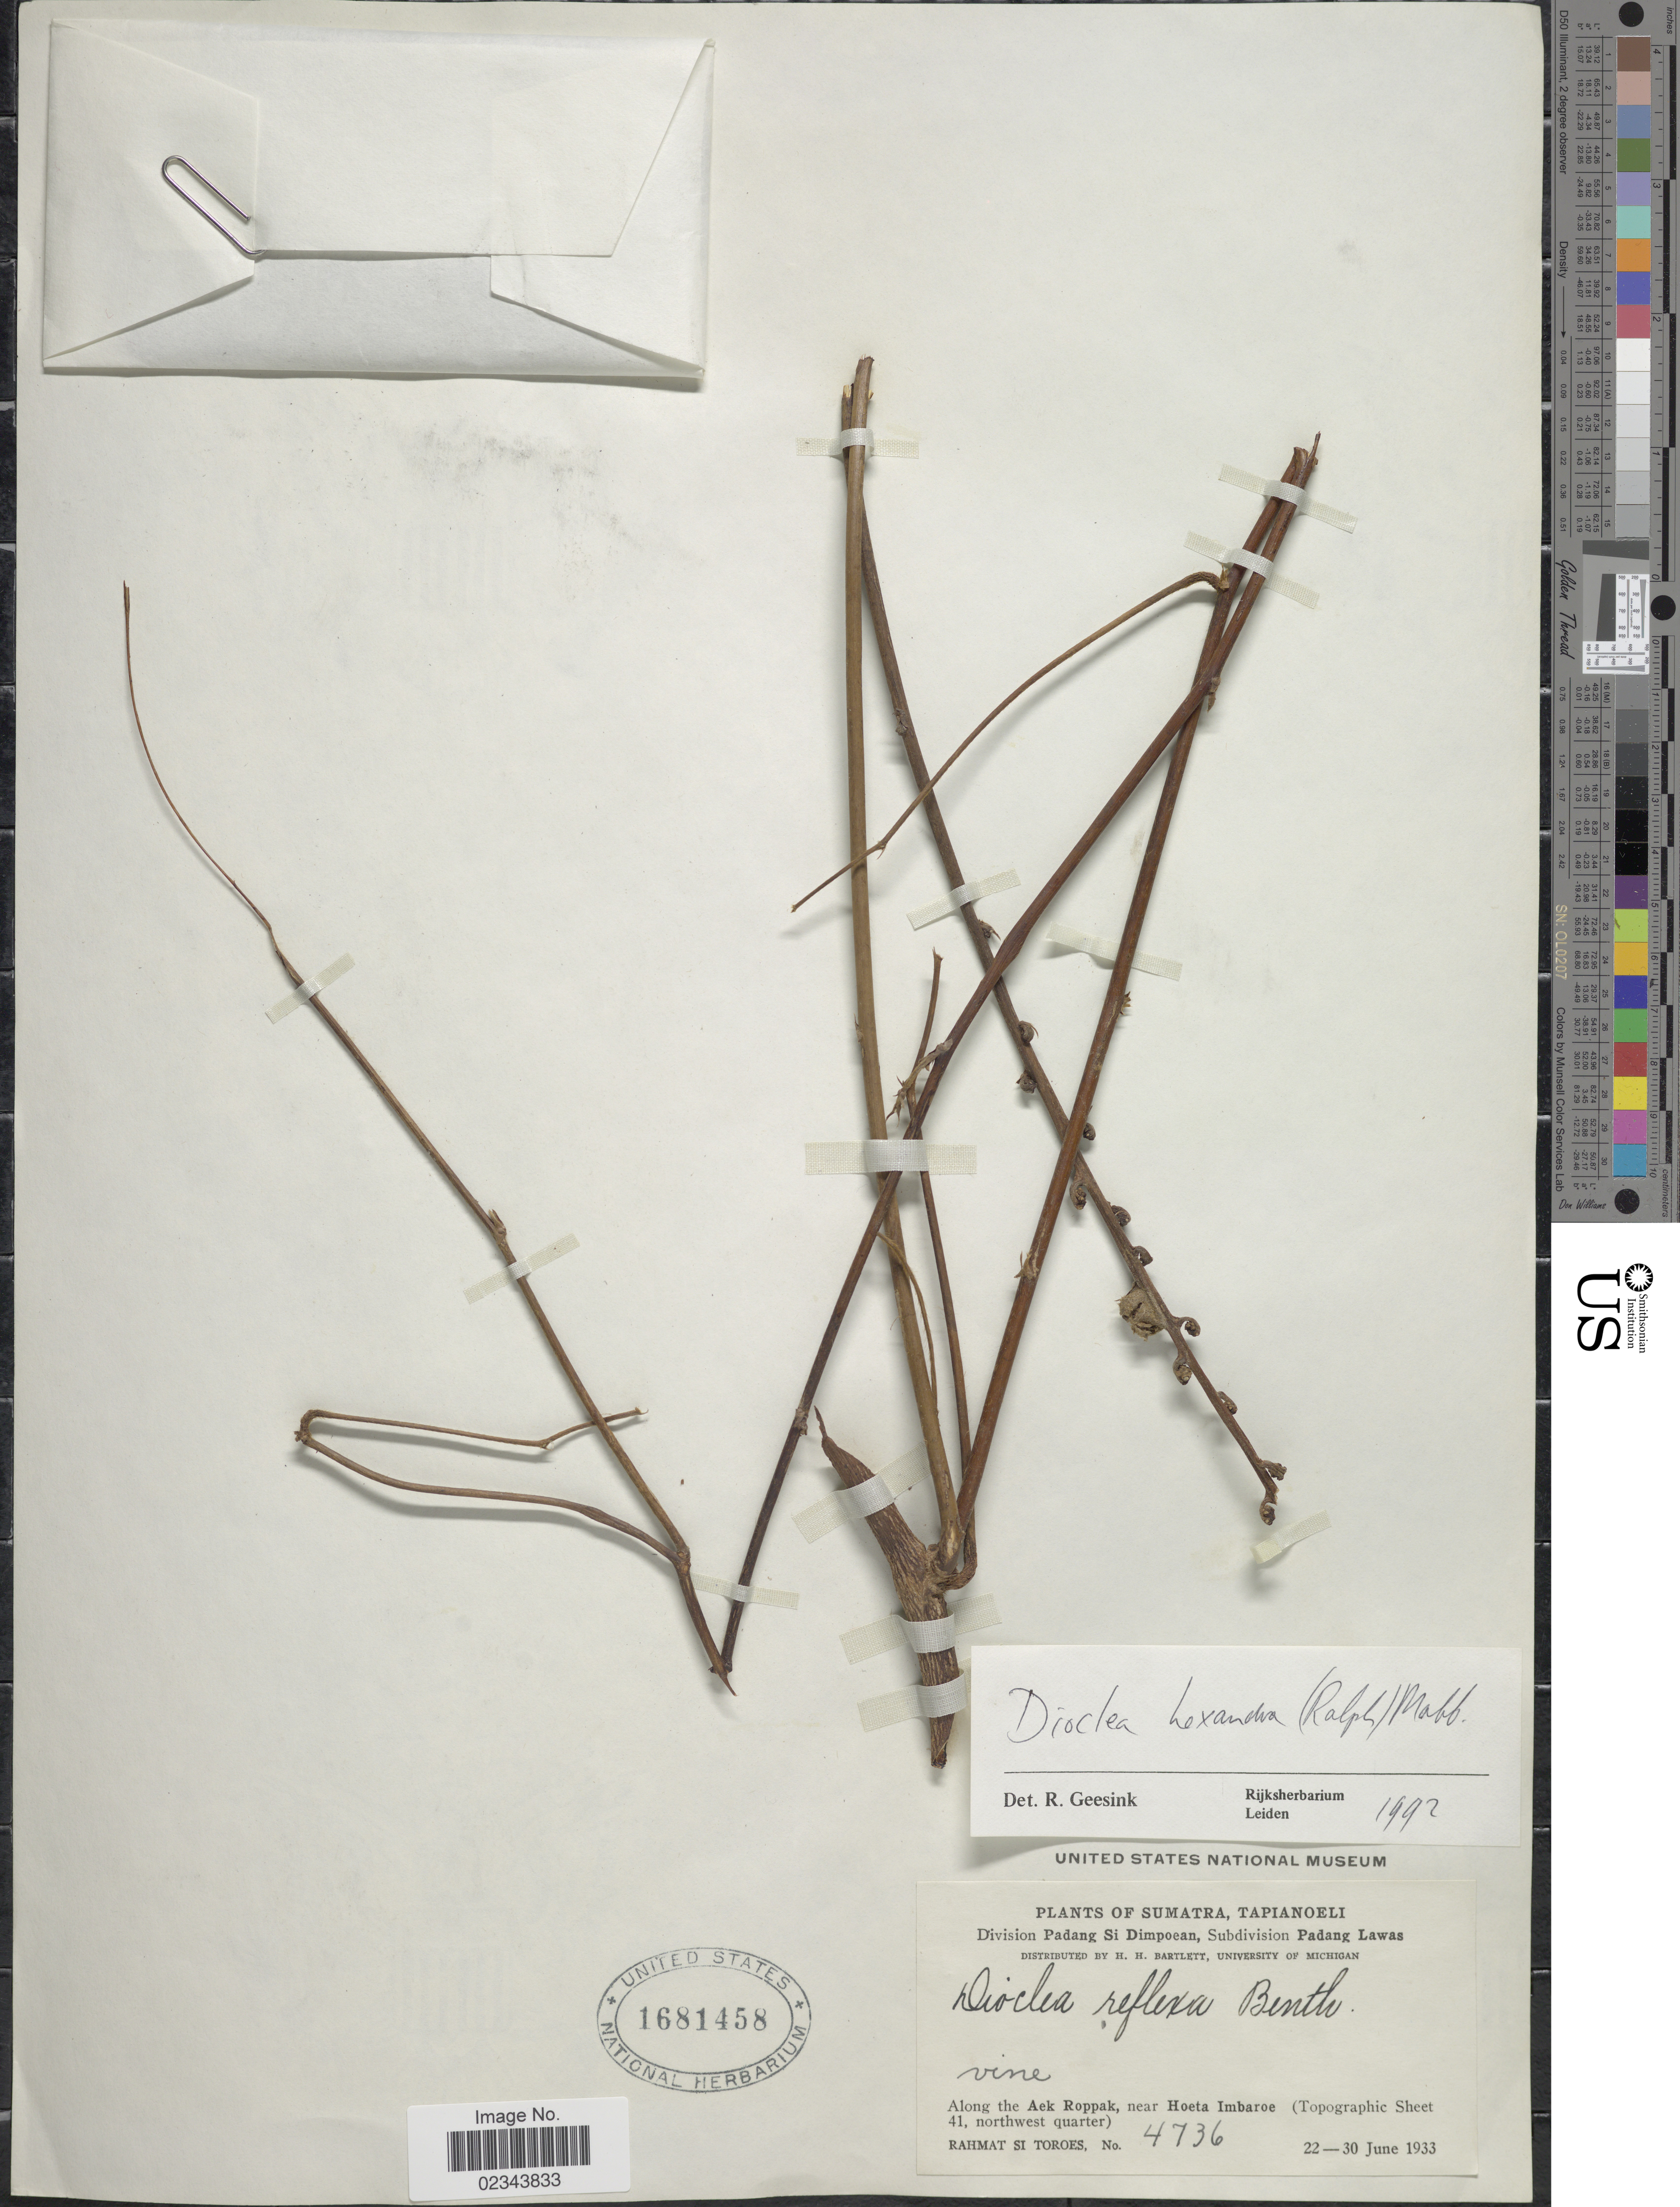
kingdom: Plantae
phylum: Tracheophyta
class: Magnoliopsida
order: Fabales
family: Fabaceae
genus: Macropsychanthus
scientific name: Macropsychanthus hexander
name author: (Ralph) L.P. Queiroz & Snak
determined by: Strong, Mark T., (BOT), Smithsonian Institution - National Museum of Natural History (UNITED STATES)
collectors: Rahmat Si Boeea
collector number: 4736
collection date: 1933-06-22/1933-06-30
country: Indonesia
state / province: Sumatra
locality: Tapianoeli. Division Padang Si Dimpoean, Subdivision Padang Lawas. Along the Aek Roppak near Hoeta Imbaroe (Topographic Sheet 41, northwest quarter)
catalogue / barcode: US 1681458